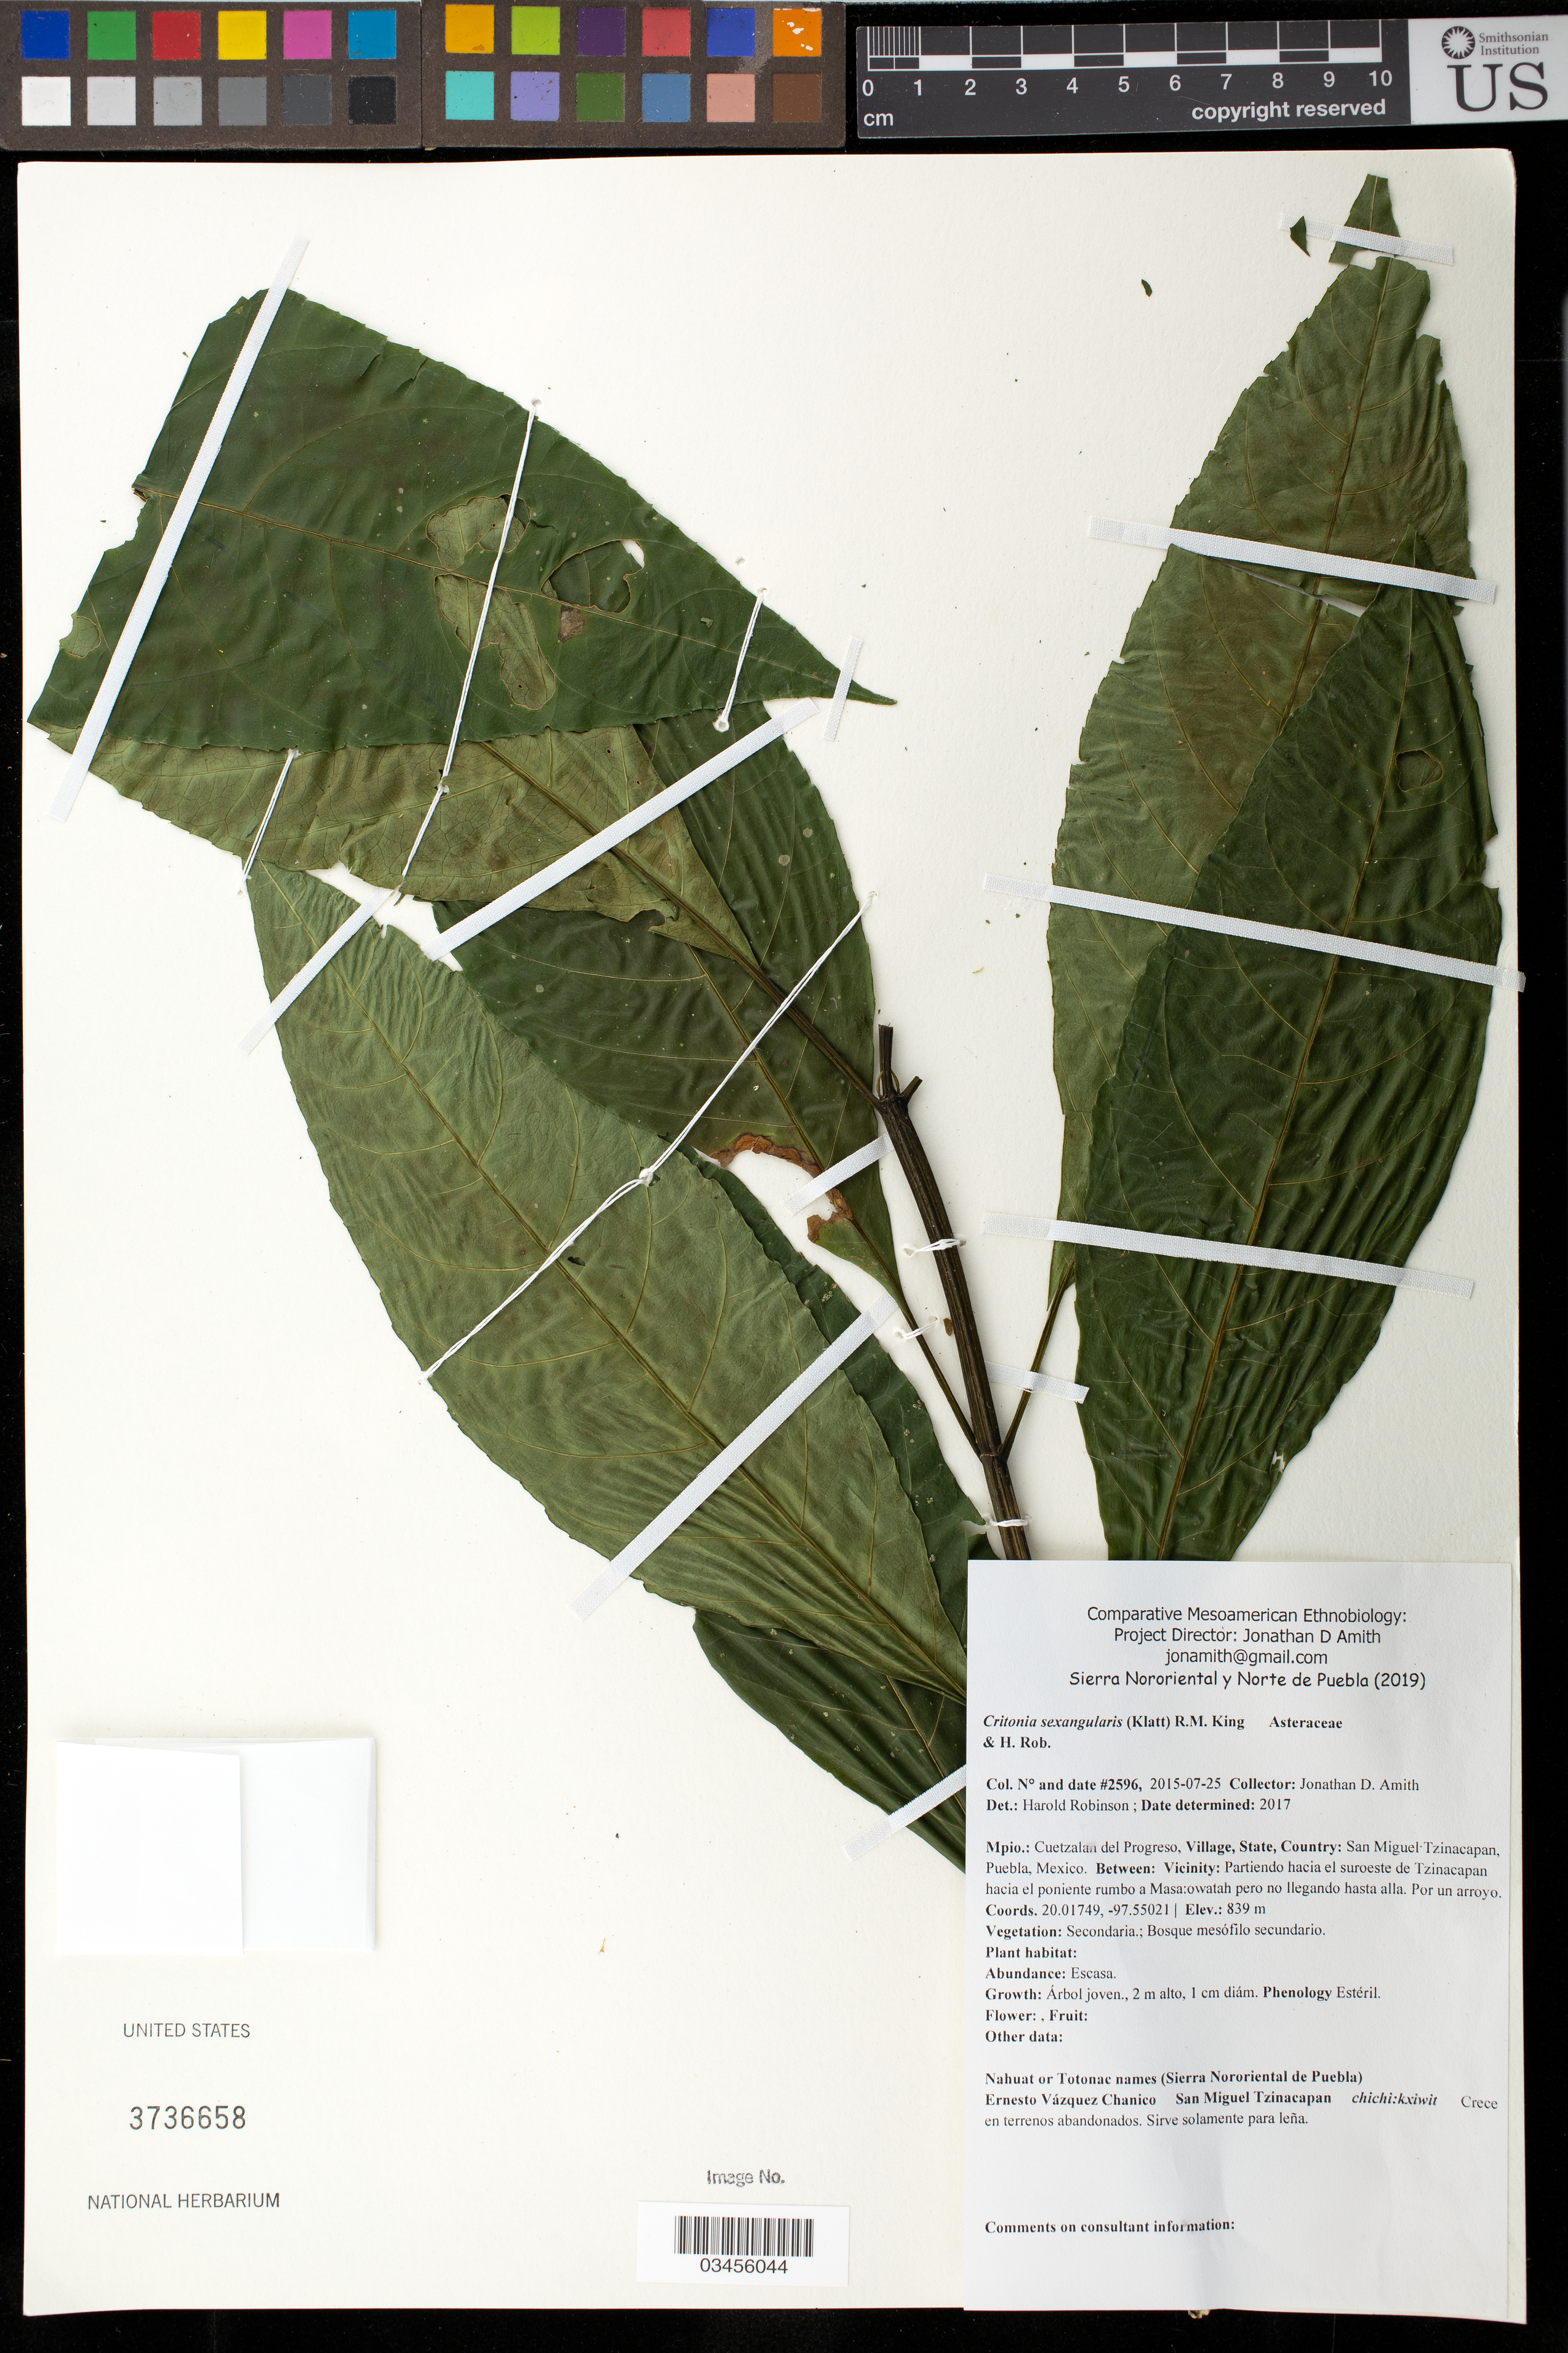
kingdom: Plantae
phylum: Tracheophyta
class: Magnoliopsida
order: Asterales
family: Asteraceae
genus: Critonia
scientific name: Critonia sexangularis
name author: (Klatt) R.M. King & H. Rob.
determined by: Robinson, Harold E., (US)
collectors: J. D. Amith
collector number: JDA_02596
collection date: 2015-07-25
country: México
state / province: Puebla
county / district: Cuetzalan del Progreso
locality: PUEBLO: San Miguel Tzinacapan; LOCALIDAD EXACTA: Partiendo hacia el suroeste de Tzinacapan hacia el poniente rumbo a Masa:owatah pero no llegando hasta allá. Por un arroyo.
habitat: Bosque mesófilo secundario.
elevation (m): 839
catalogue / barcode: US 3736658